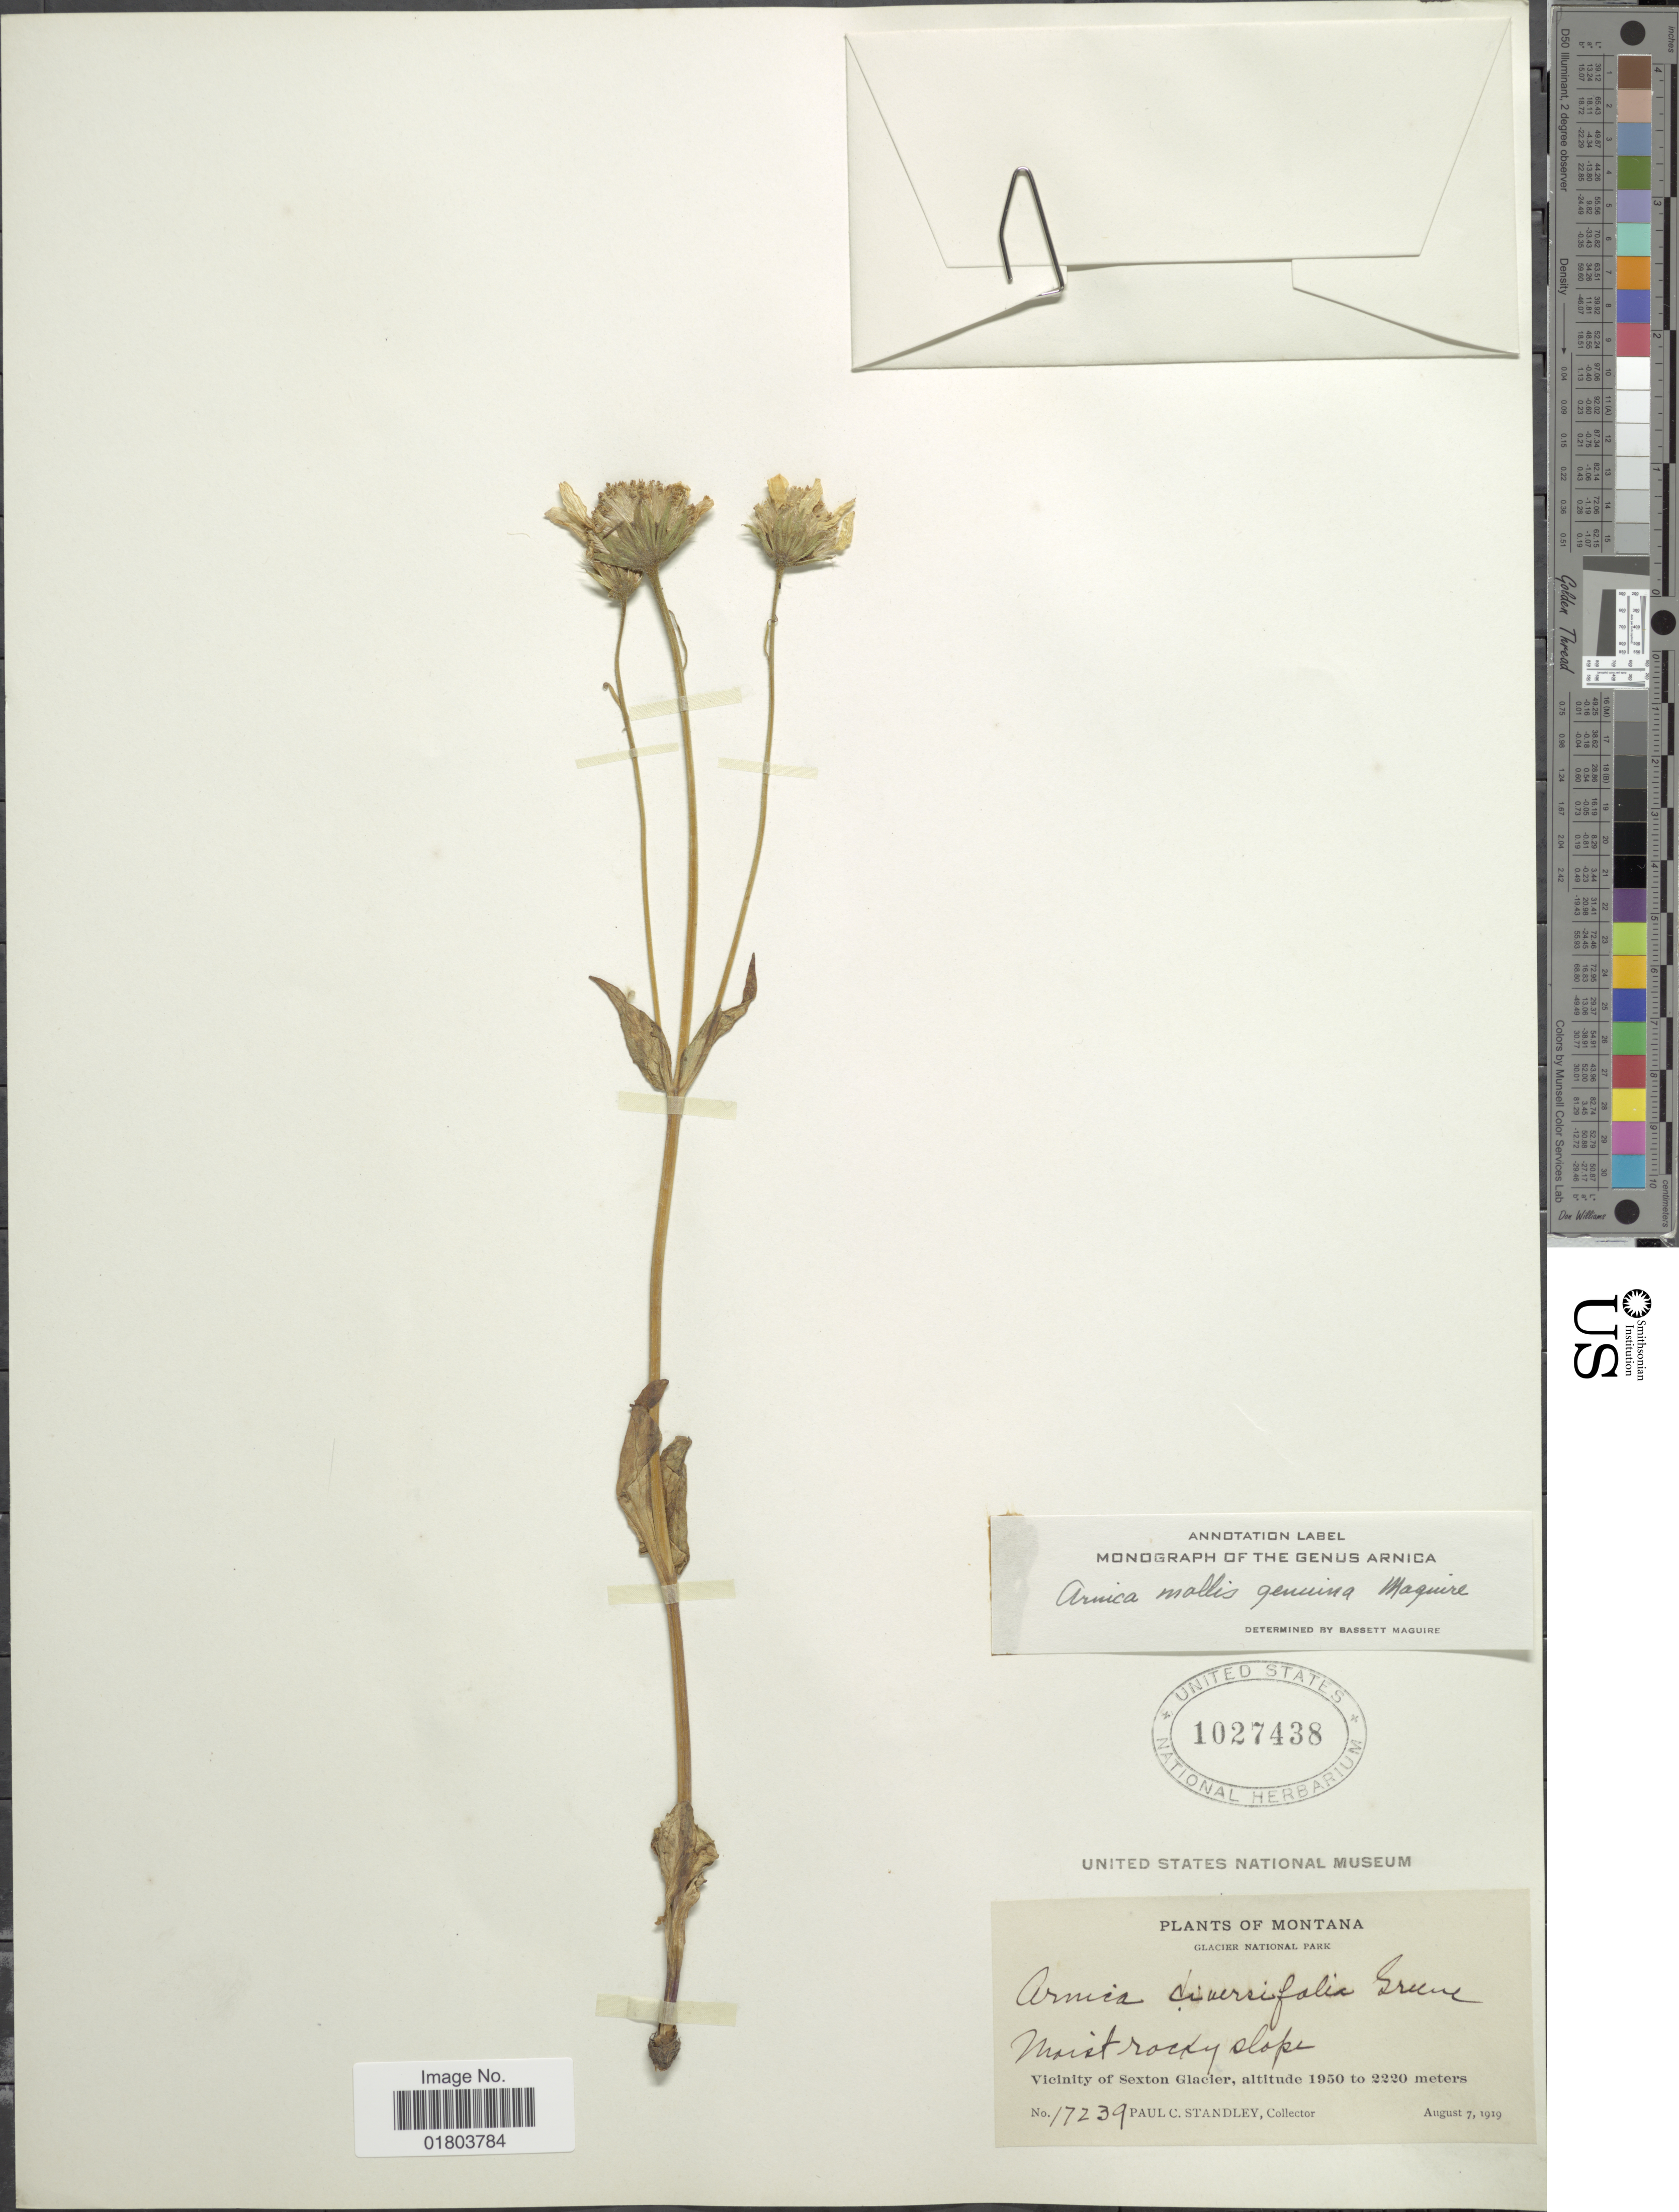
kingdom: Plantae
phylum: Tracheophyta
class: Magnoliopsida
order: Asterales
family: Asteraceae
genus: Arnica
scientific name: Arnica mollis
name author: Hook.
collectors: P. C. Standley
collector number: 17239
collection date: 1919-08-07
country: United States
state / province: Montana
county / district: Glacier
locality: Glacier National Park, Moist rocky slope, Vicinity of Sexton Glacier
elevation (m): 1950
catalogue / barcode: US 1027438